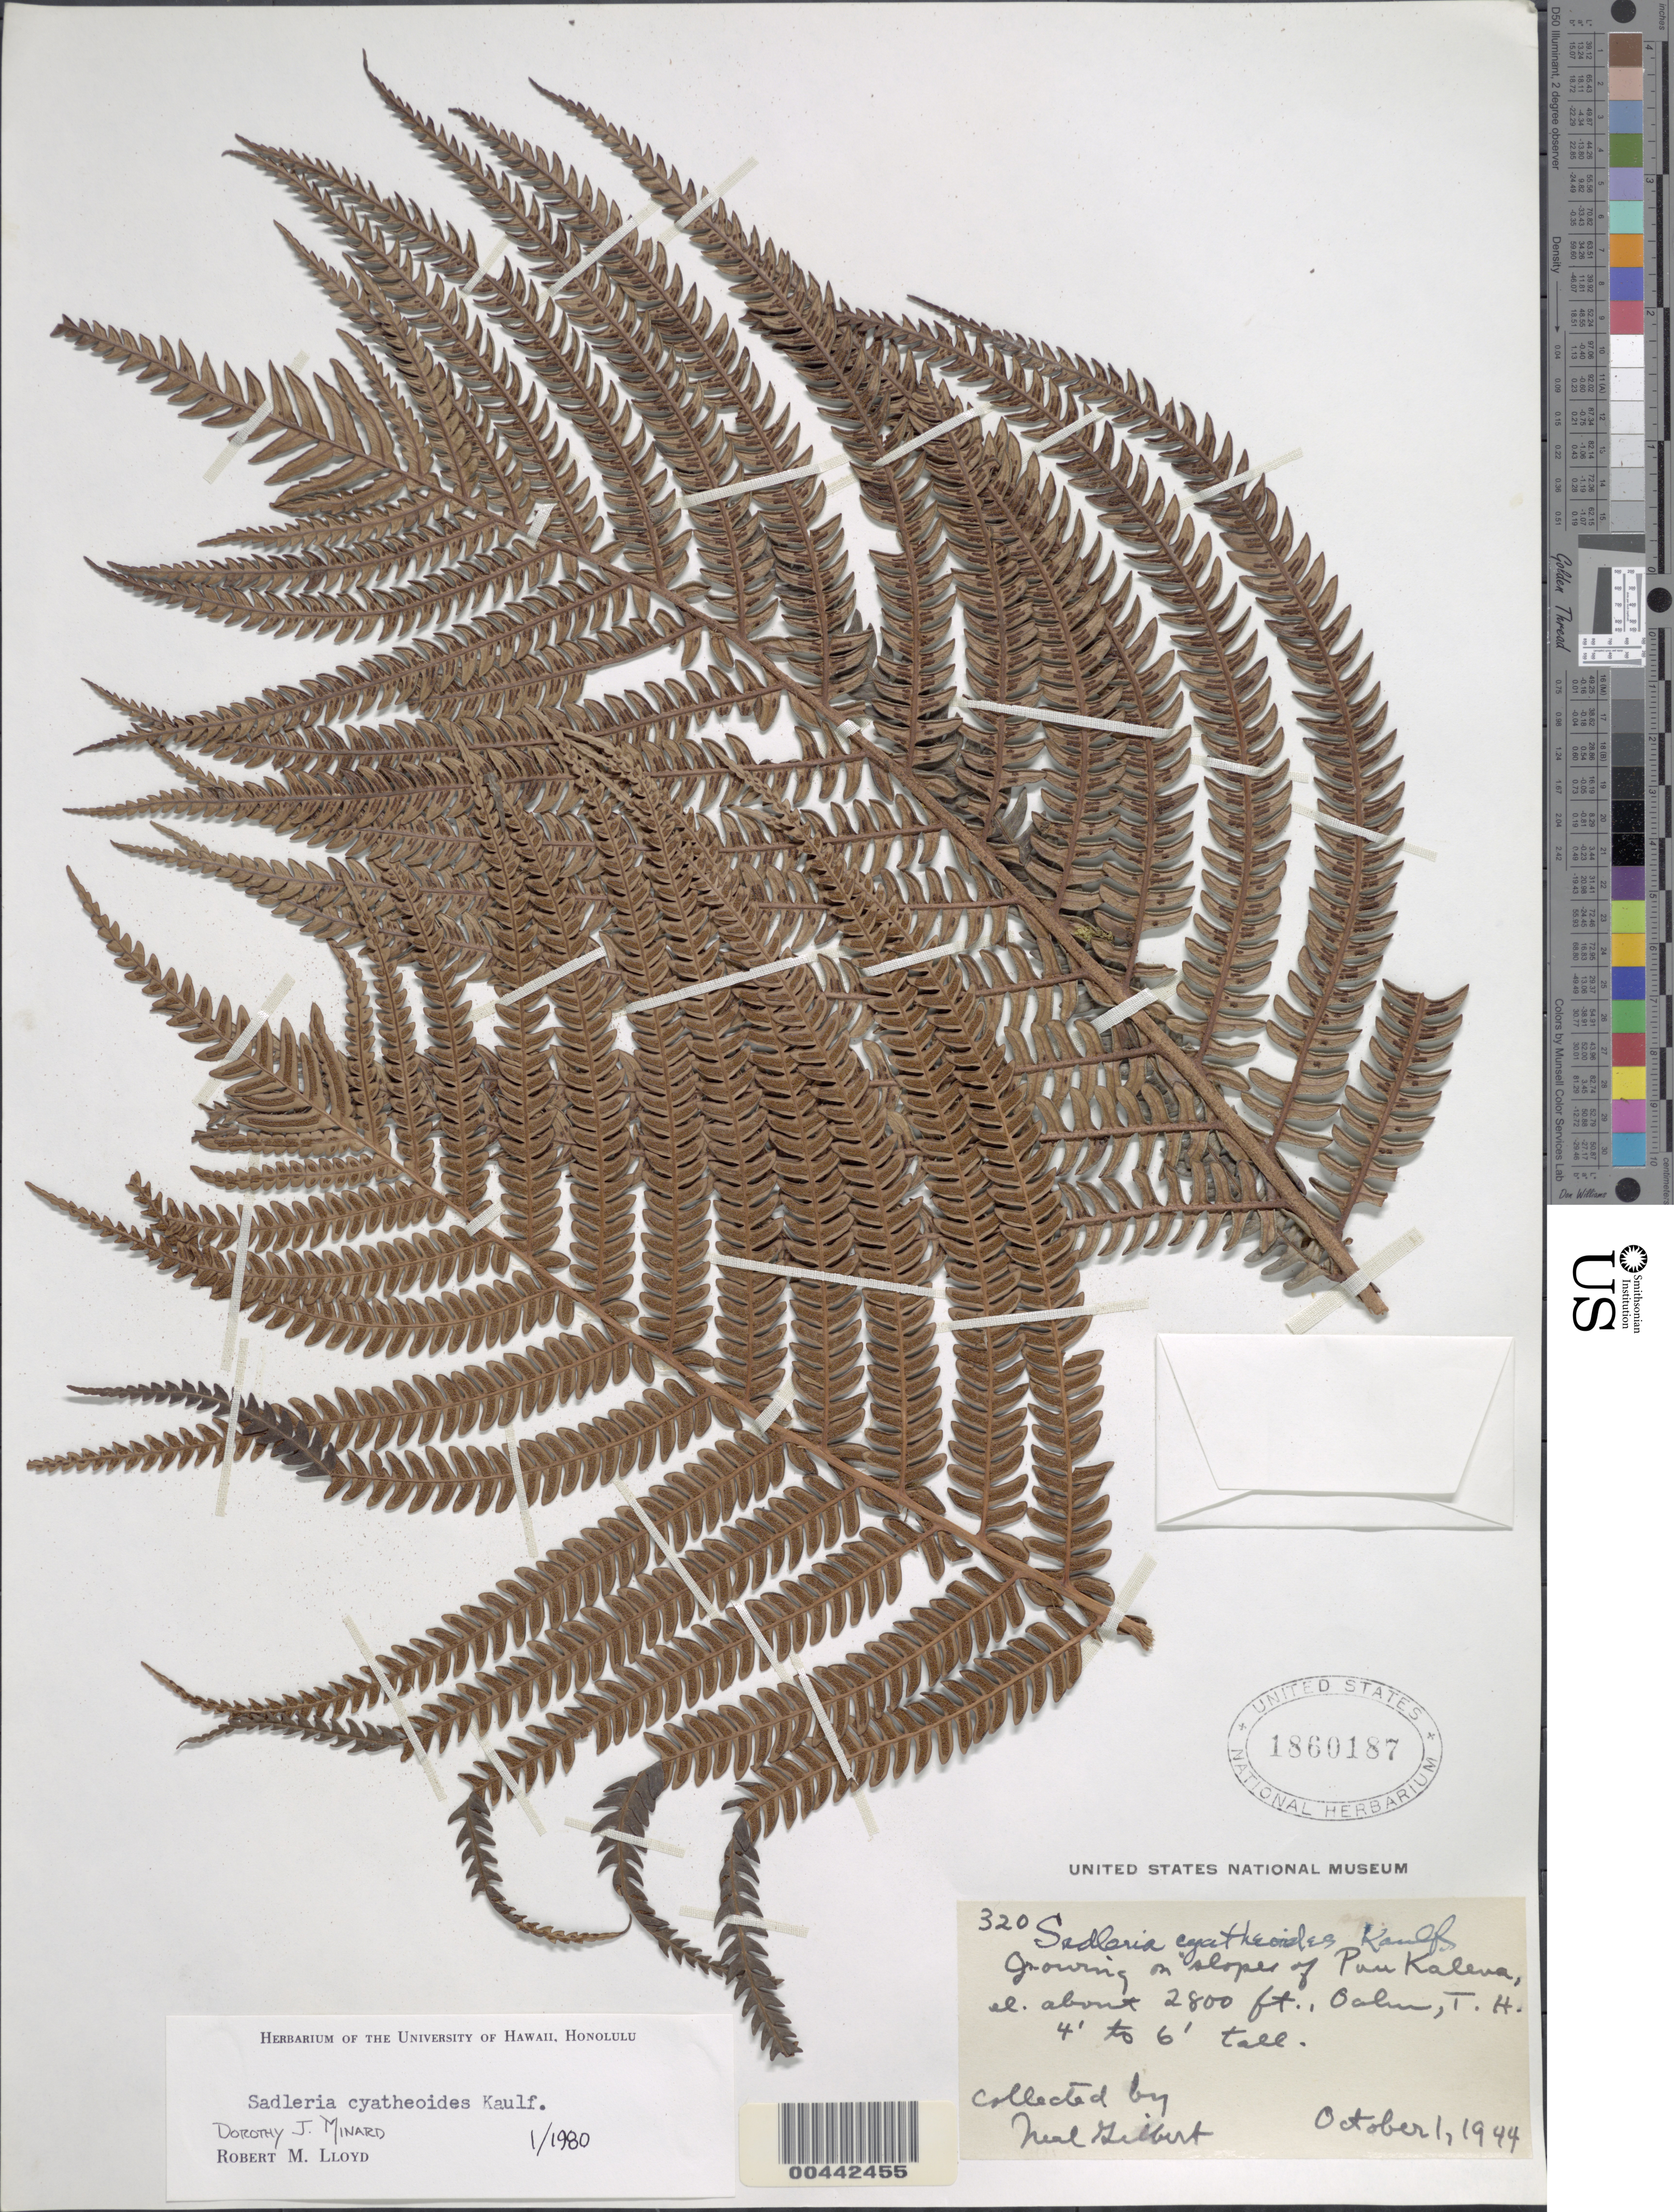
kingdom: Plantae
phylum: Tracheophyta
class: Polypodiopsida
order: Polypodiales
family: Blechnaceae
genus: Sadleria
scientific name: Sadleria cyatheoides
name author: Kaulf.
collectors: N. Gilbert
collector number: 320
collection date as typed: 1 Oct 1944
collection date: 1944-10-01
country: United States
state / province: Hawaii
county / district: Honolulu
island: Oahu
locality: Slopes of Puu Kalena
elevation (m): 853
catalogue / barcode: US 1860187